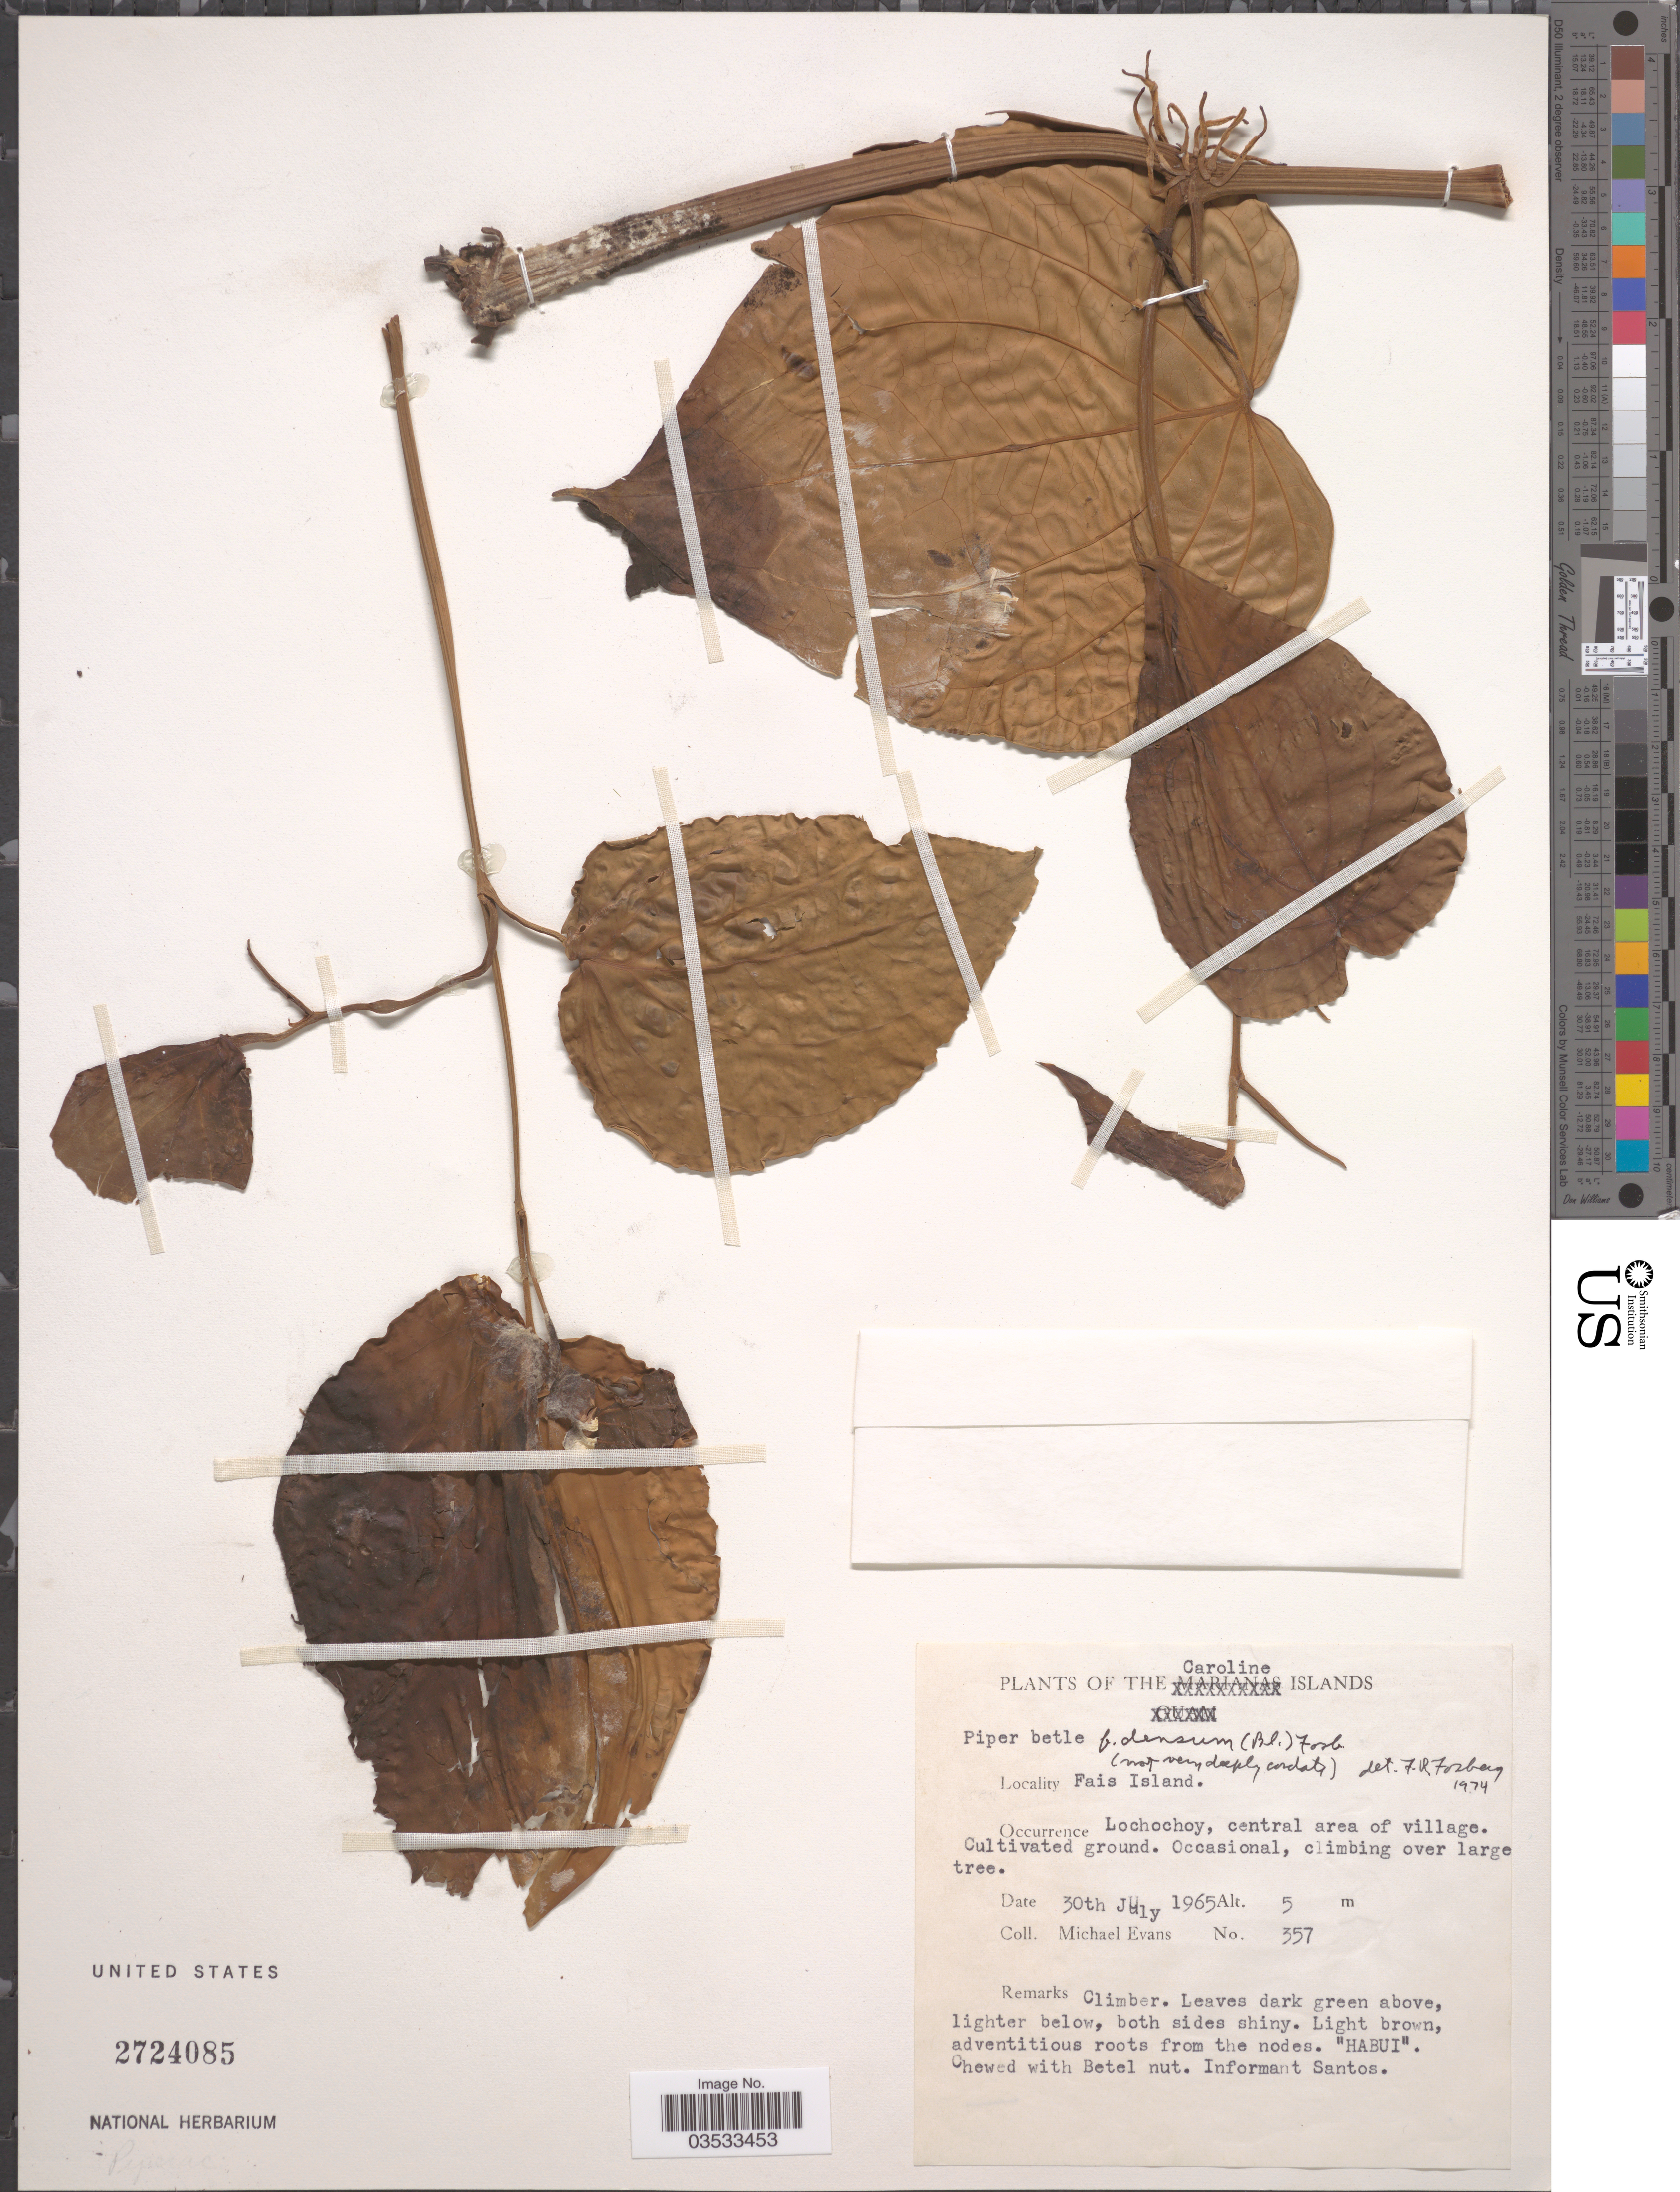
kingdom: Plantae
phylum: Tracheophyta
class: Magnoliopsida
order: Piperales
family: Piperaceae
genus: Piper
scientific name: Piper betle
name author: L.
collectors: M. Evans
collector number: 357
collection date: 1965-07-30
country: Micronesia, Federated States of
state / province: Yap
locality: The Caroline Islands. Fais Island. Lochochoy, central area of village.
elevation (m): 5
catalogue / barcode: US 2724085